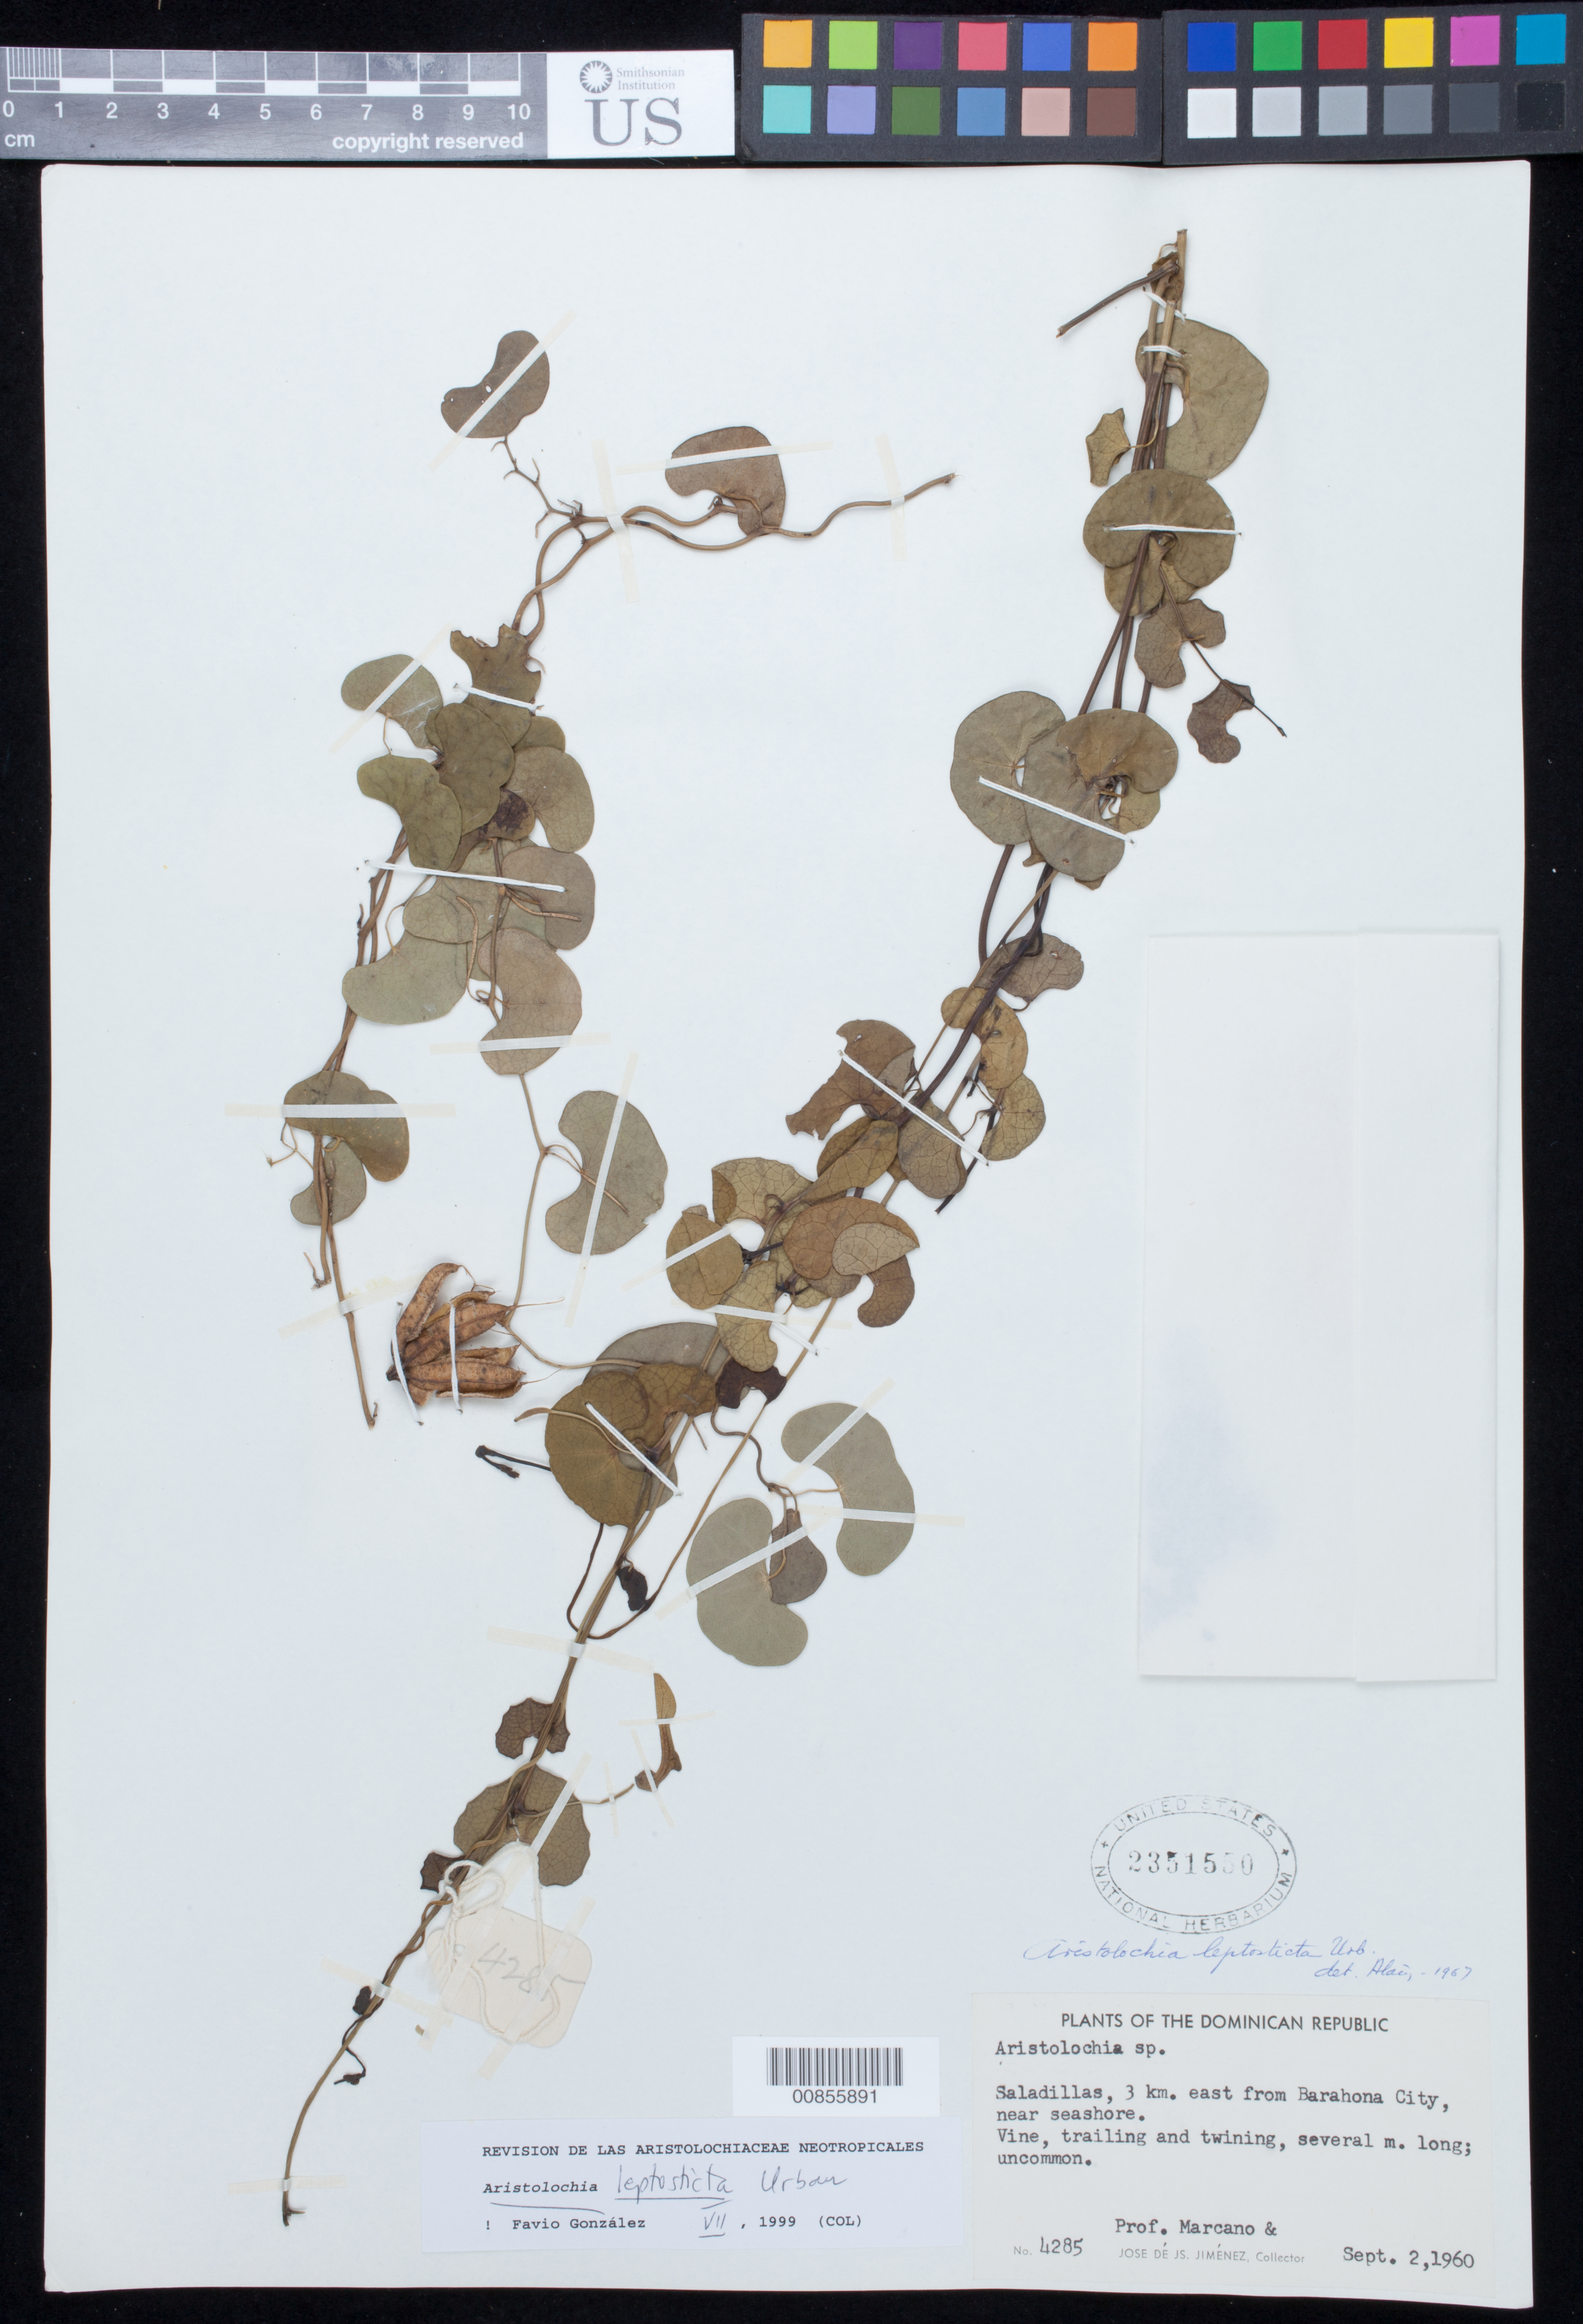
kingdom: Plantae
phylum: Tracheophyta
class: Magnoliopsida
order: Piperales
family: Aristolochiaceae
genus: Aristolochia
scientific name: Aristolochia leptosticta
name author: Urb.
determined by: González, F., (COL), Universidad Nacional de Colombia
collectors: J. J. Jiménez Almonte & E. J. Marcano F.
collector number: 4285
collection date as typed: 02 Sep 1960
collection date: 1960-09-02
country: Dominican Republic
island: Hispaniola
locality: Saladillas, 3 km. east from Barahona City, near shore.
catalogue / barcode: US 2351550